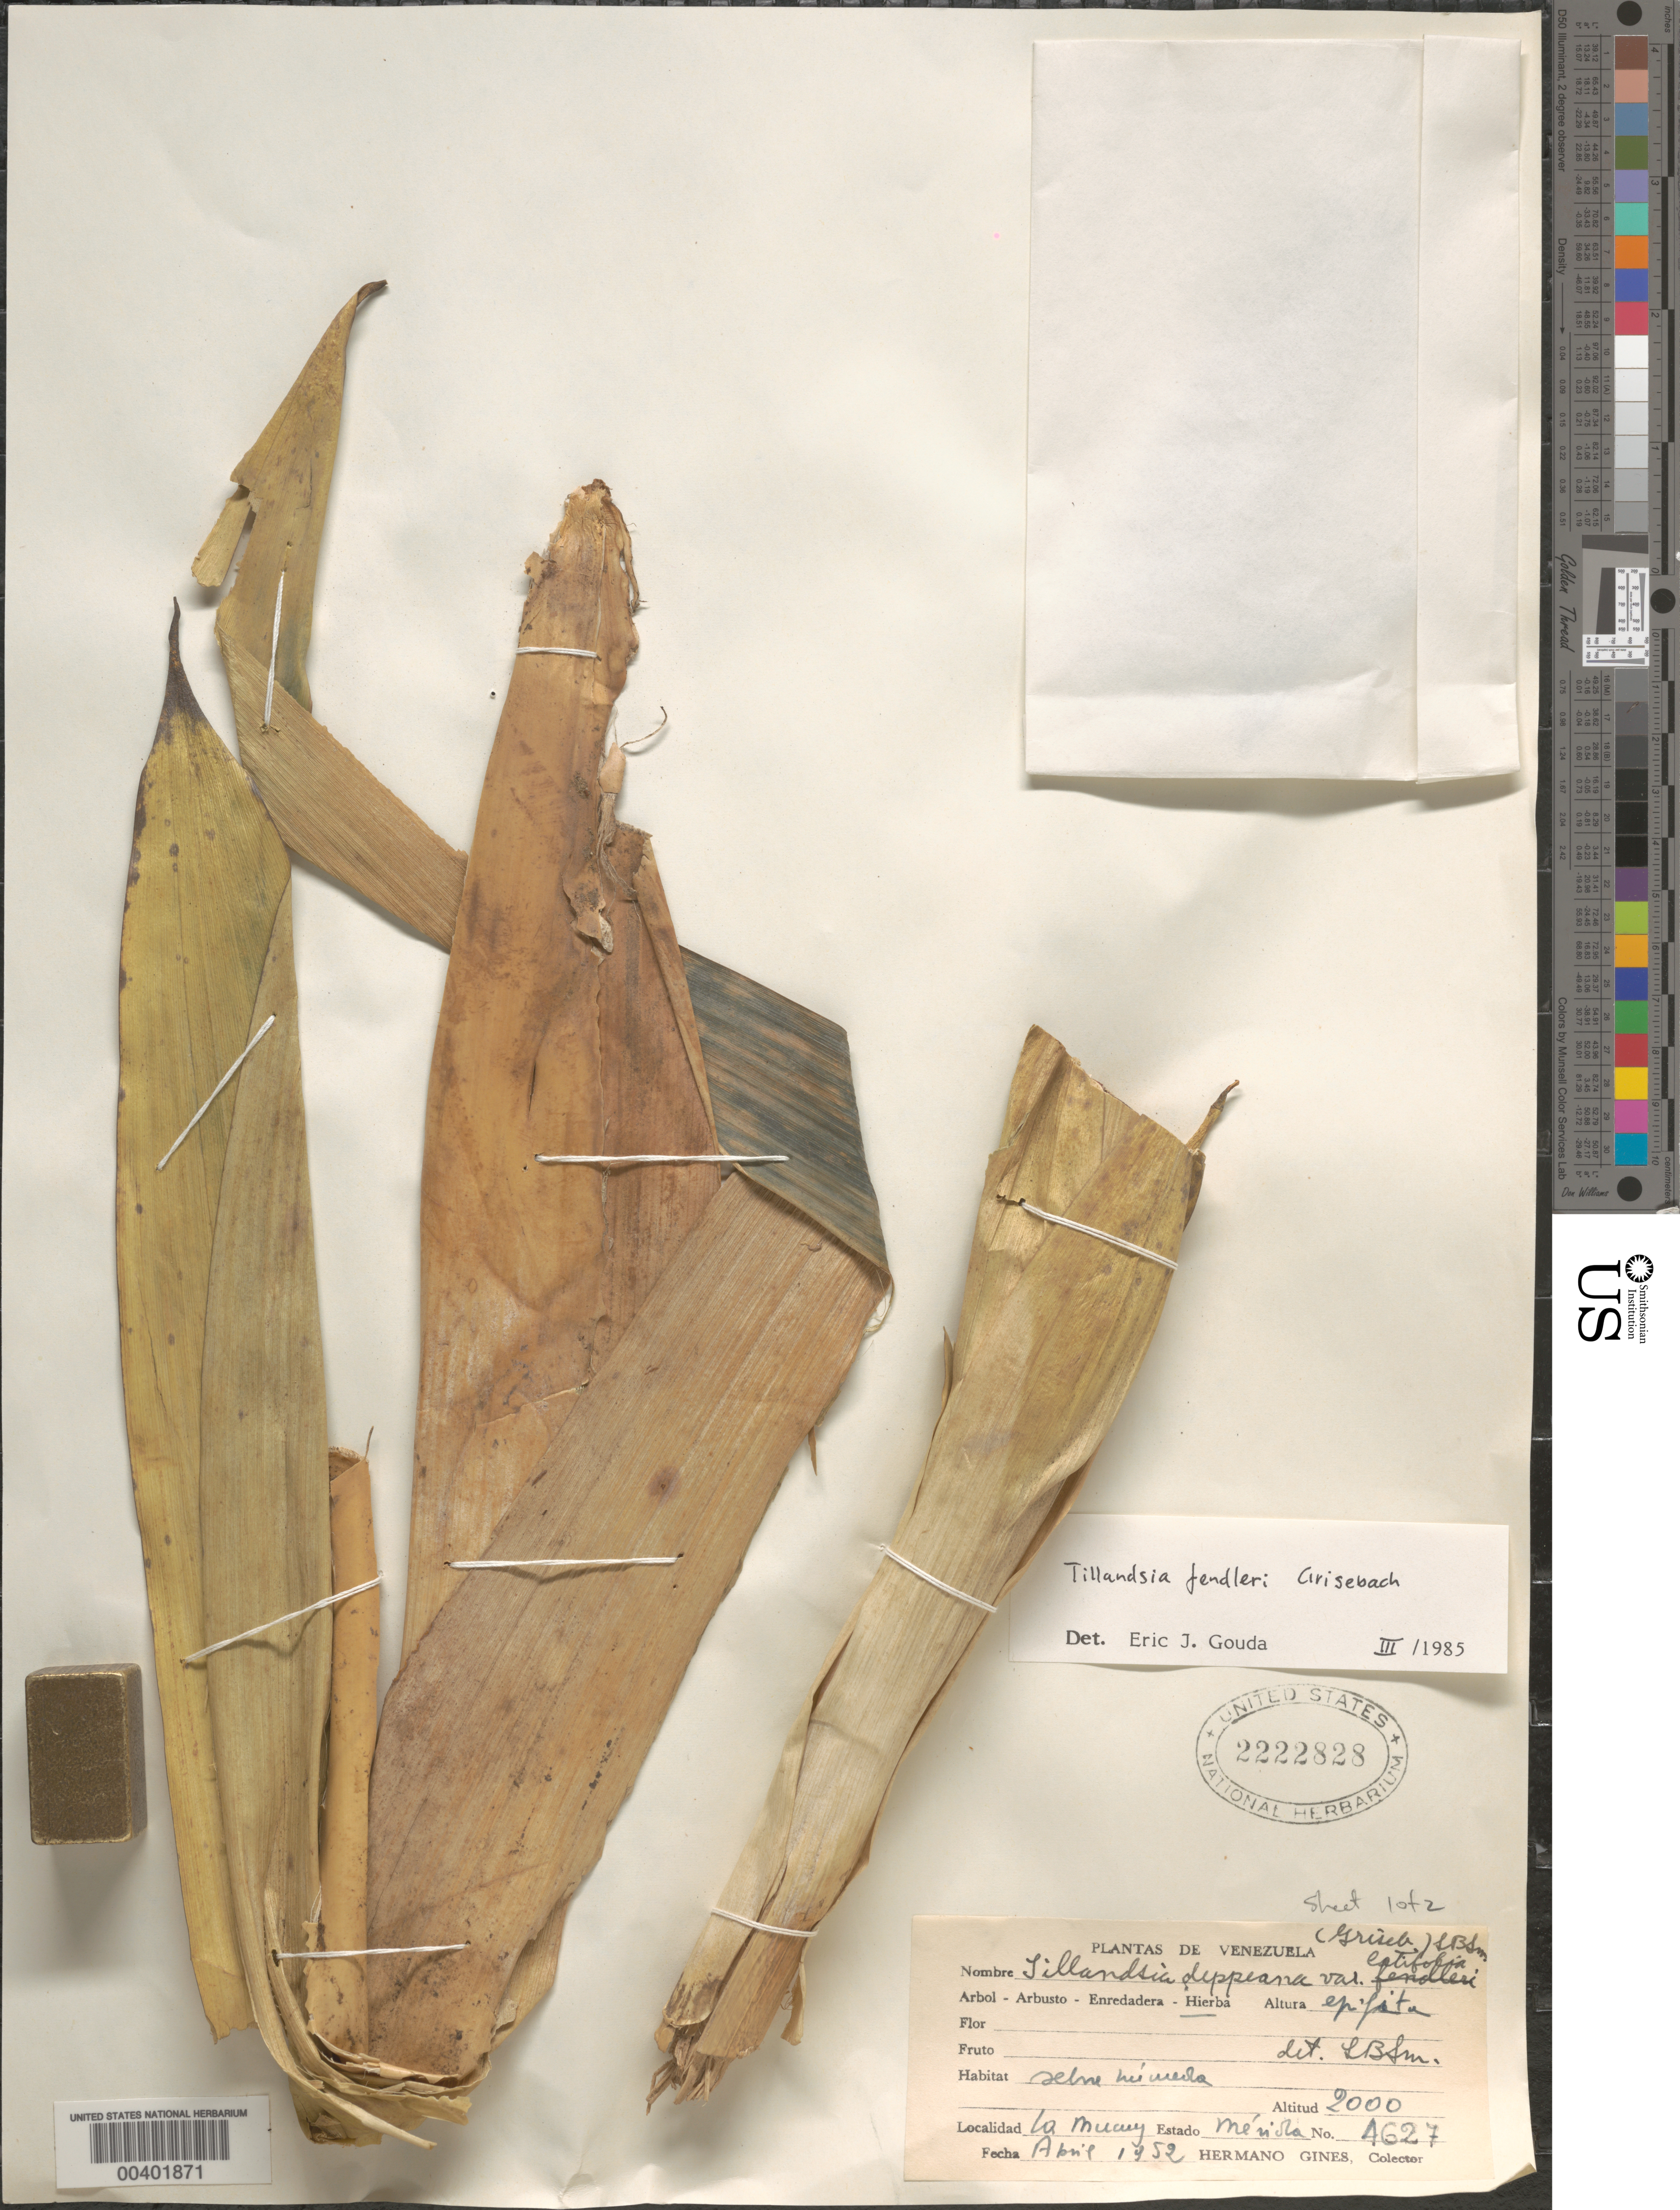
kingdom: Plantae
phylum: Tracheophyta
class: Liliopsida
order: Poales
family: Bromeliaceae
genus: Tillandsia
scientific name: Tillandsia fendleri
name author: Griseb.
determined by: Gouda, E. J.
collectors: Bro. Gines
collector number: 4627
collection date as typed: Apr 1952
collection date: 1952-04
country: Venezuela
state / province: Mérida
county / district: Libertador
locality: La Mucuy Mucuy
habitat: selve humeda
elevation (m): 2000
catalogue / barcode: US 2222828